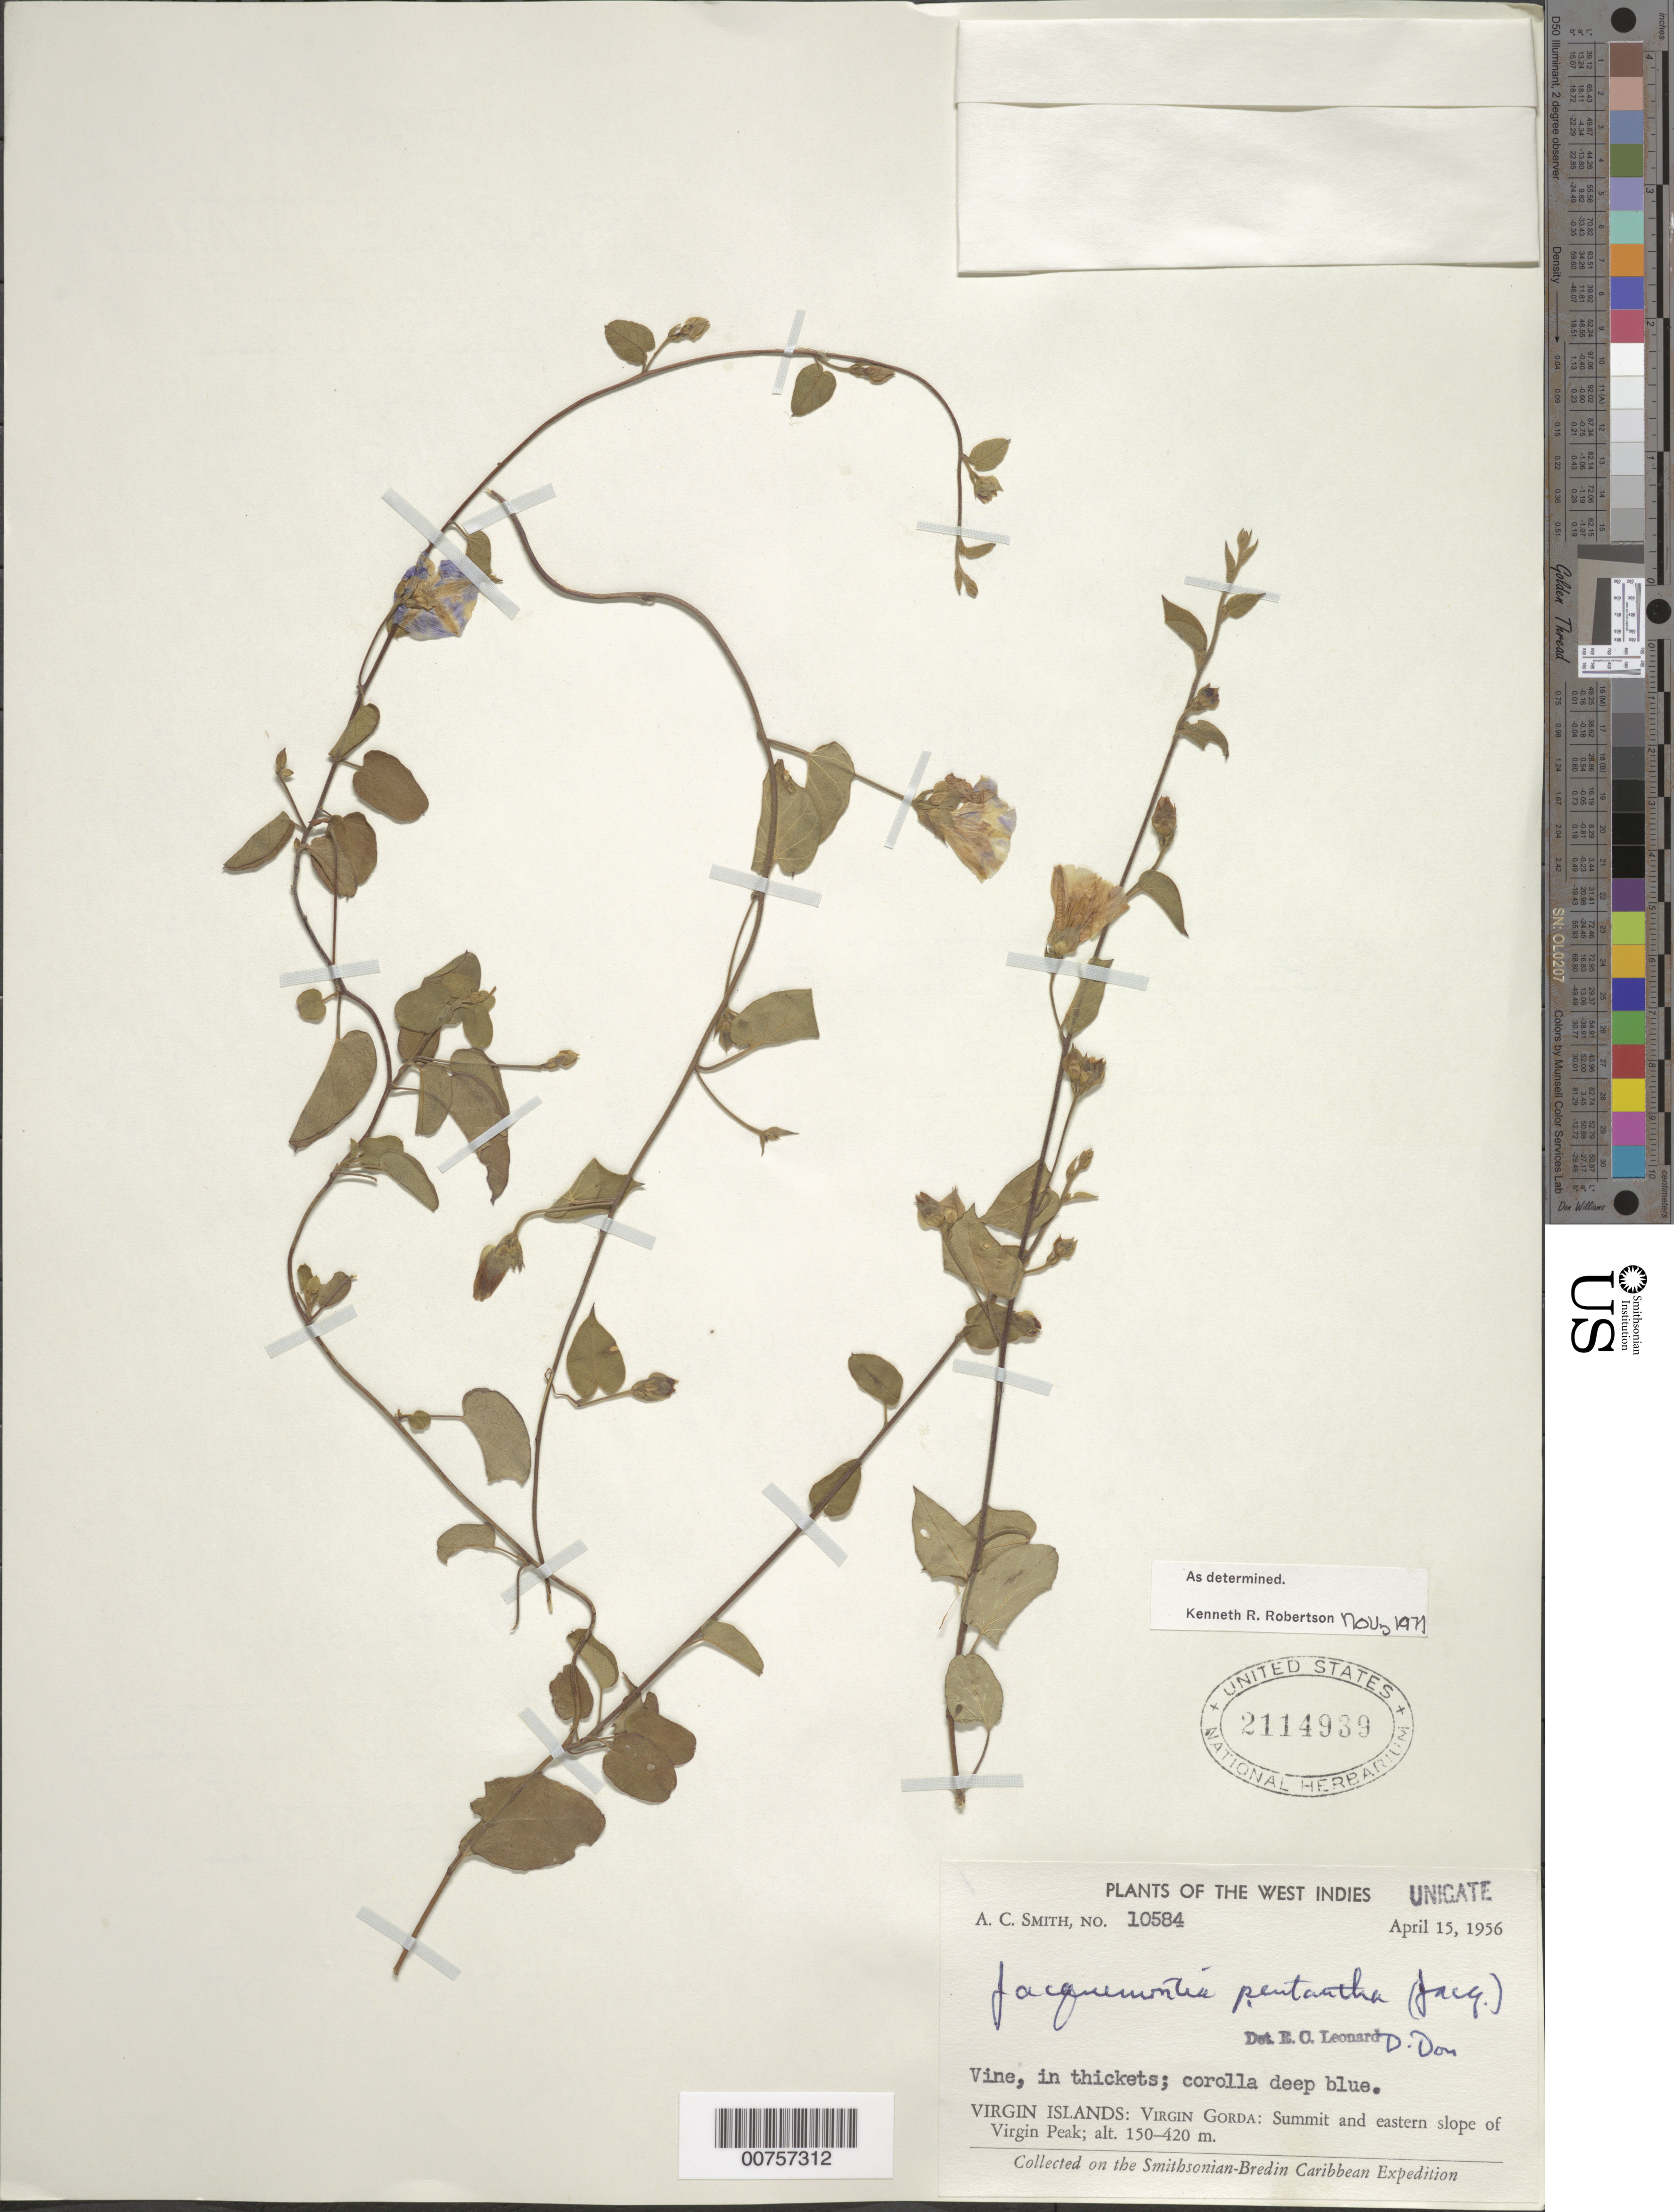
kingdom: Plantae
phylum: Tracheophyta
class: Magnoliopsida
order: Solanales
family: Convolvulaceae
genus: Jacquemontia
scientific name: Jacquemontia pentanthos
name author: (Jacq.) G. Don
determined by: Robertson, K. R.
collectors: A. C. Smith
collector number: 10584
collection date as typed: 15 Apr 1956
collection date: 1956-04-15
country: British Virgin Islands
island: Virgin Gorda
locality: Summit and eastern slope of Virgin Peak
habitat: In thickets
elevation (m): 150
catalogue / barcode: US 2114939